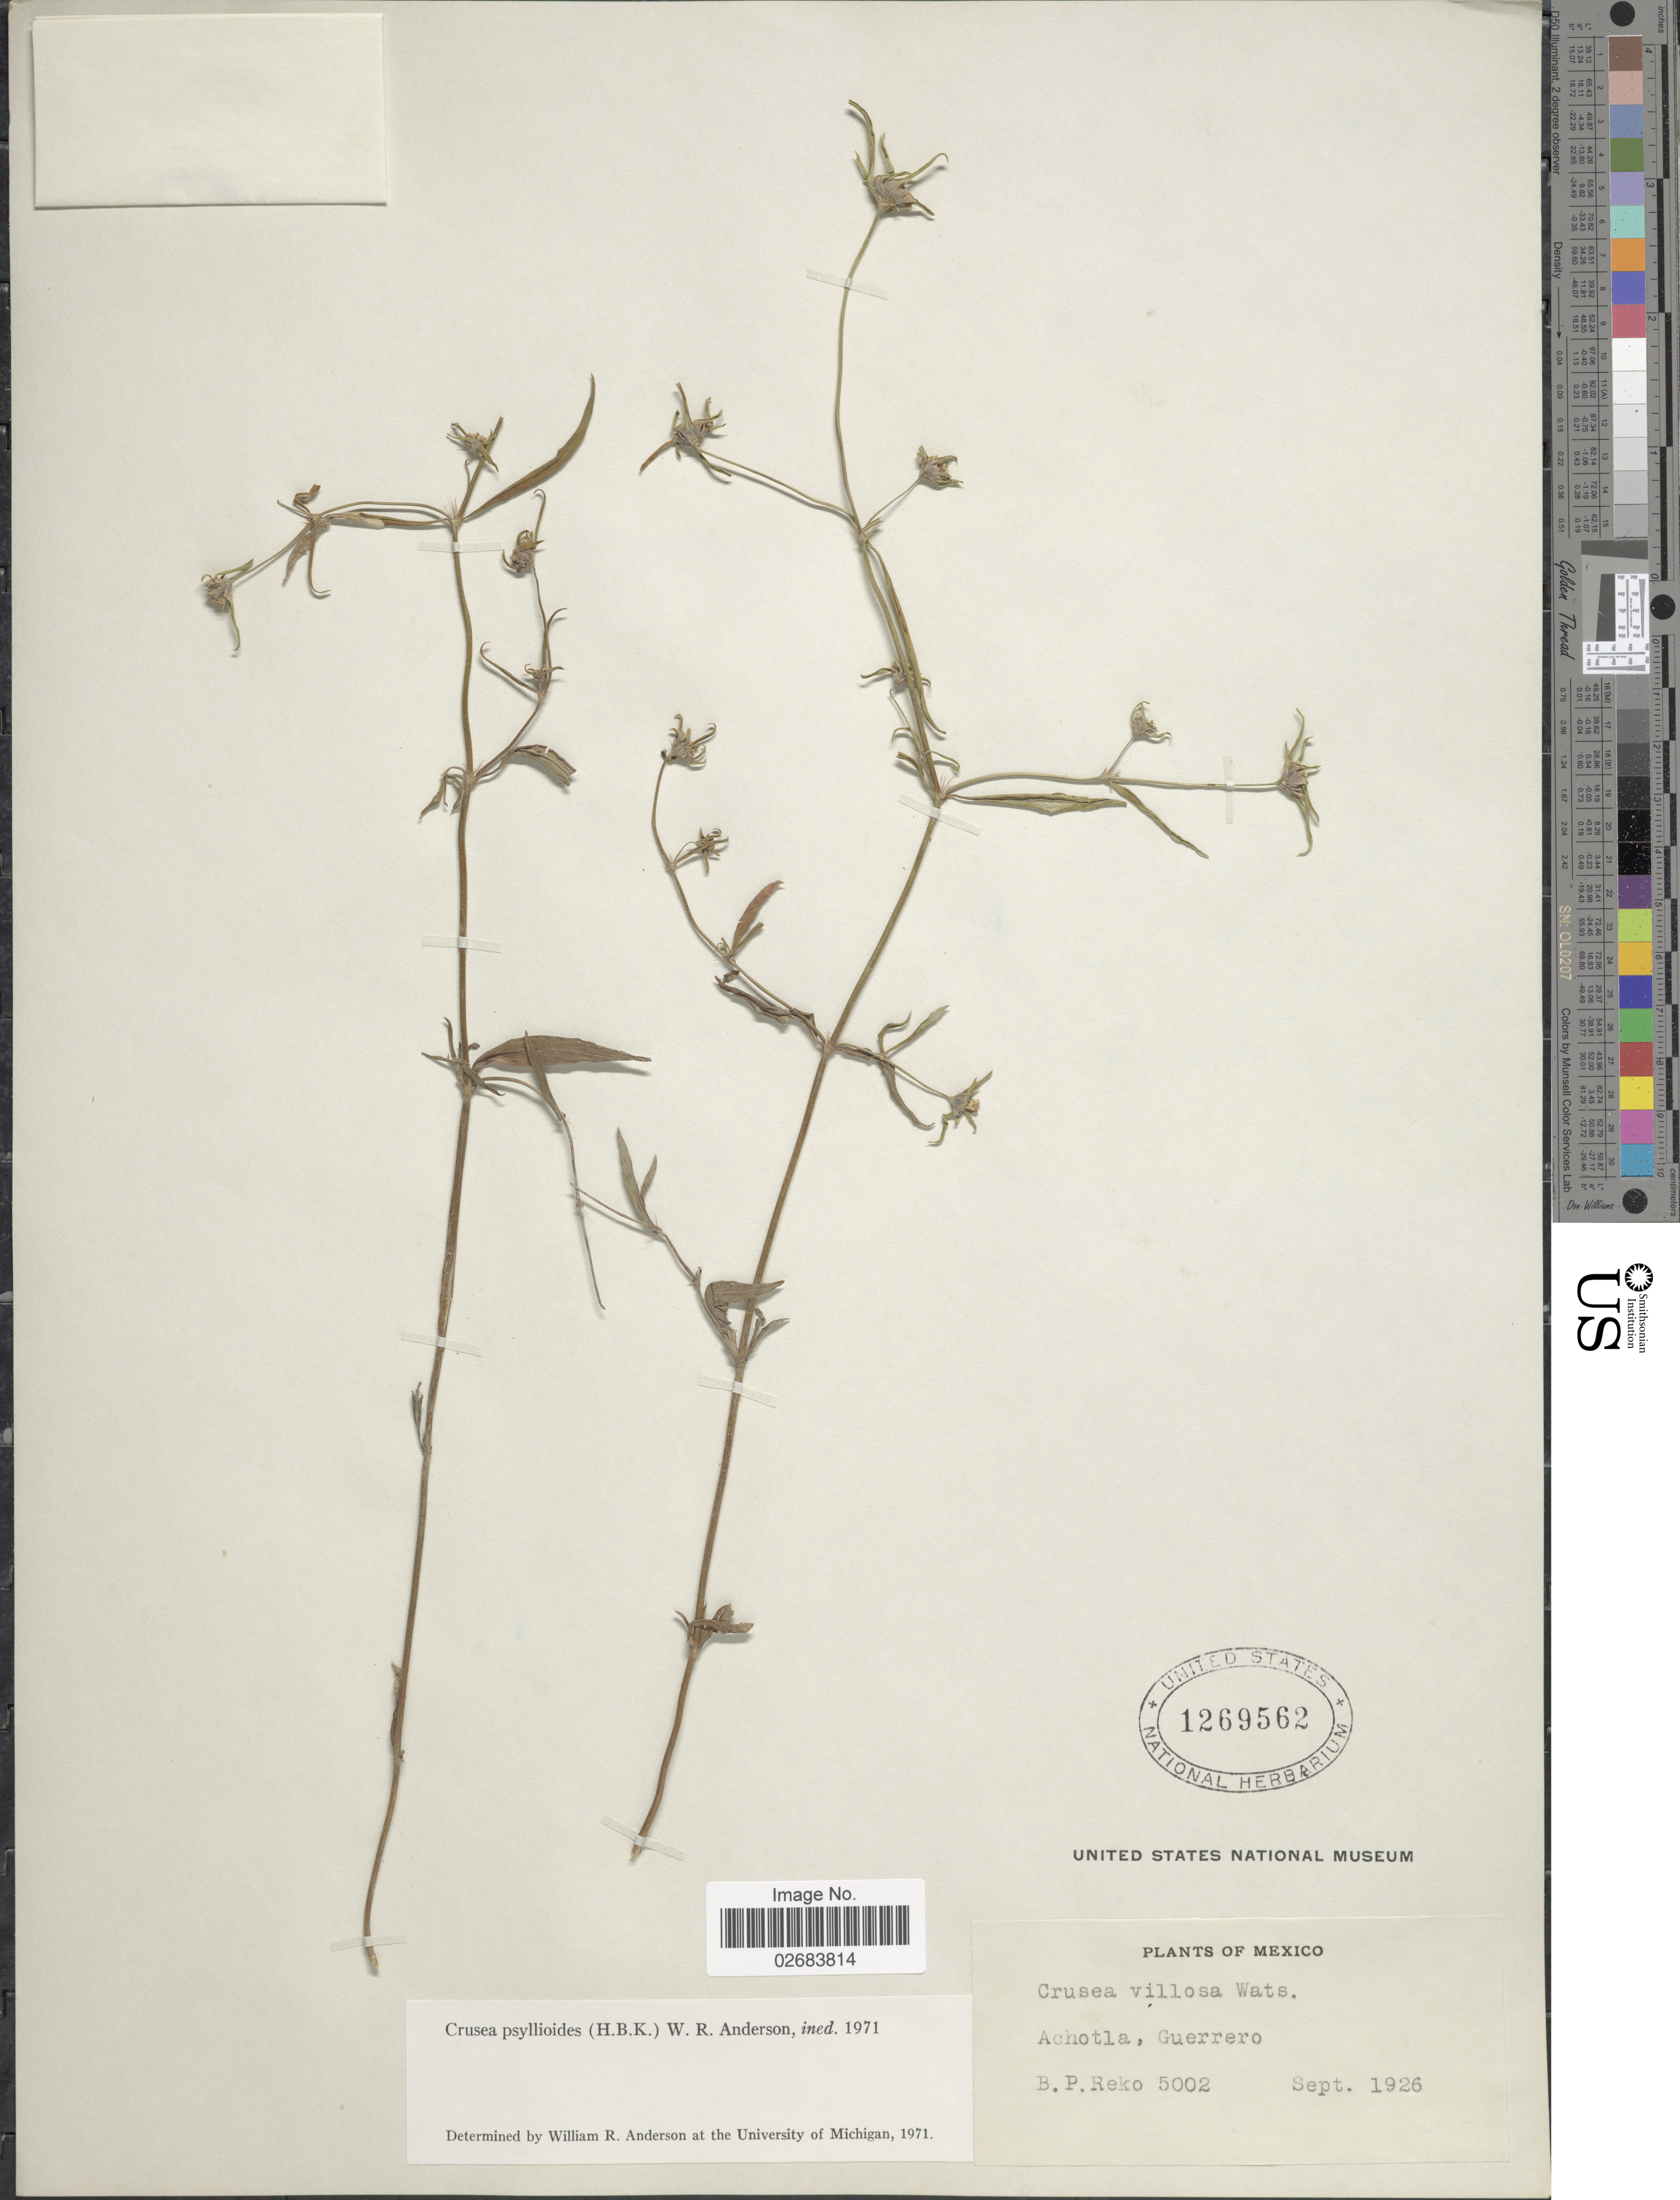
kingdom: Plantae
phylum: Tracheophyta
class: Magnoliopsida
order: Gentianales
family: Rubiaceae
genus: Crusea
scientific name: Crusea psyllioides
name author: (Kunth) W.R. Anderson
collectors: B. P. Reko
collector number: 5002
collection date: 1926-09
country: Mexico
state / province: Guerrero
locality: Achotla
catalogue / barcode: US 1269562